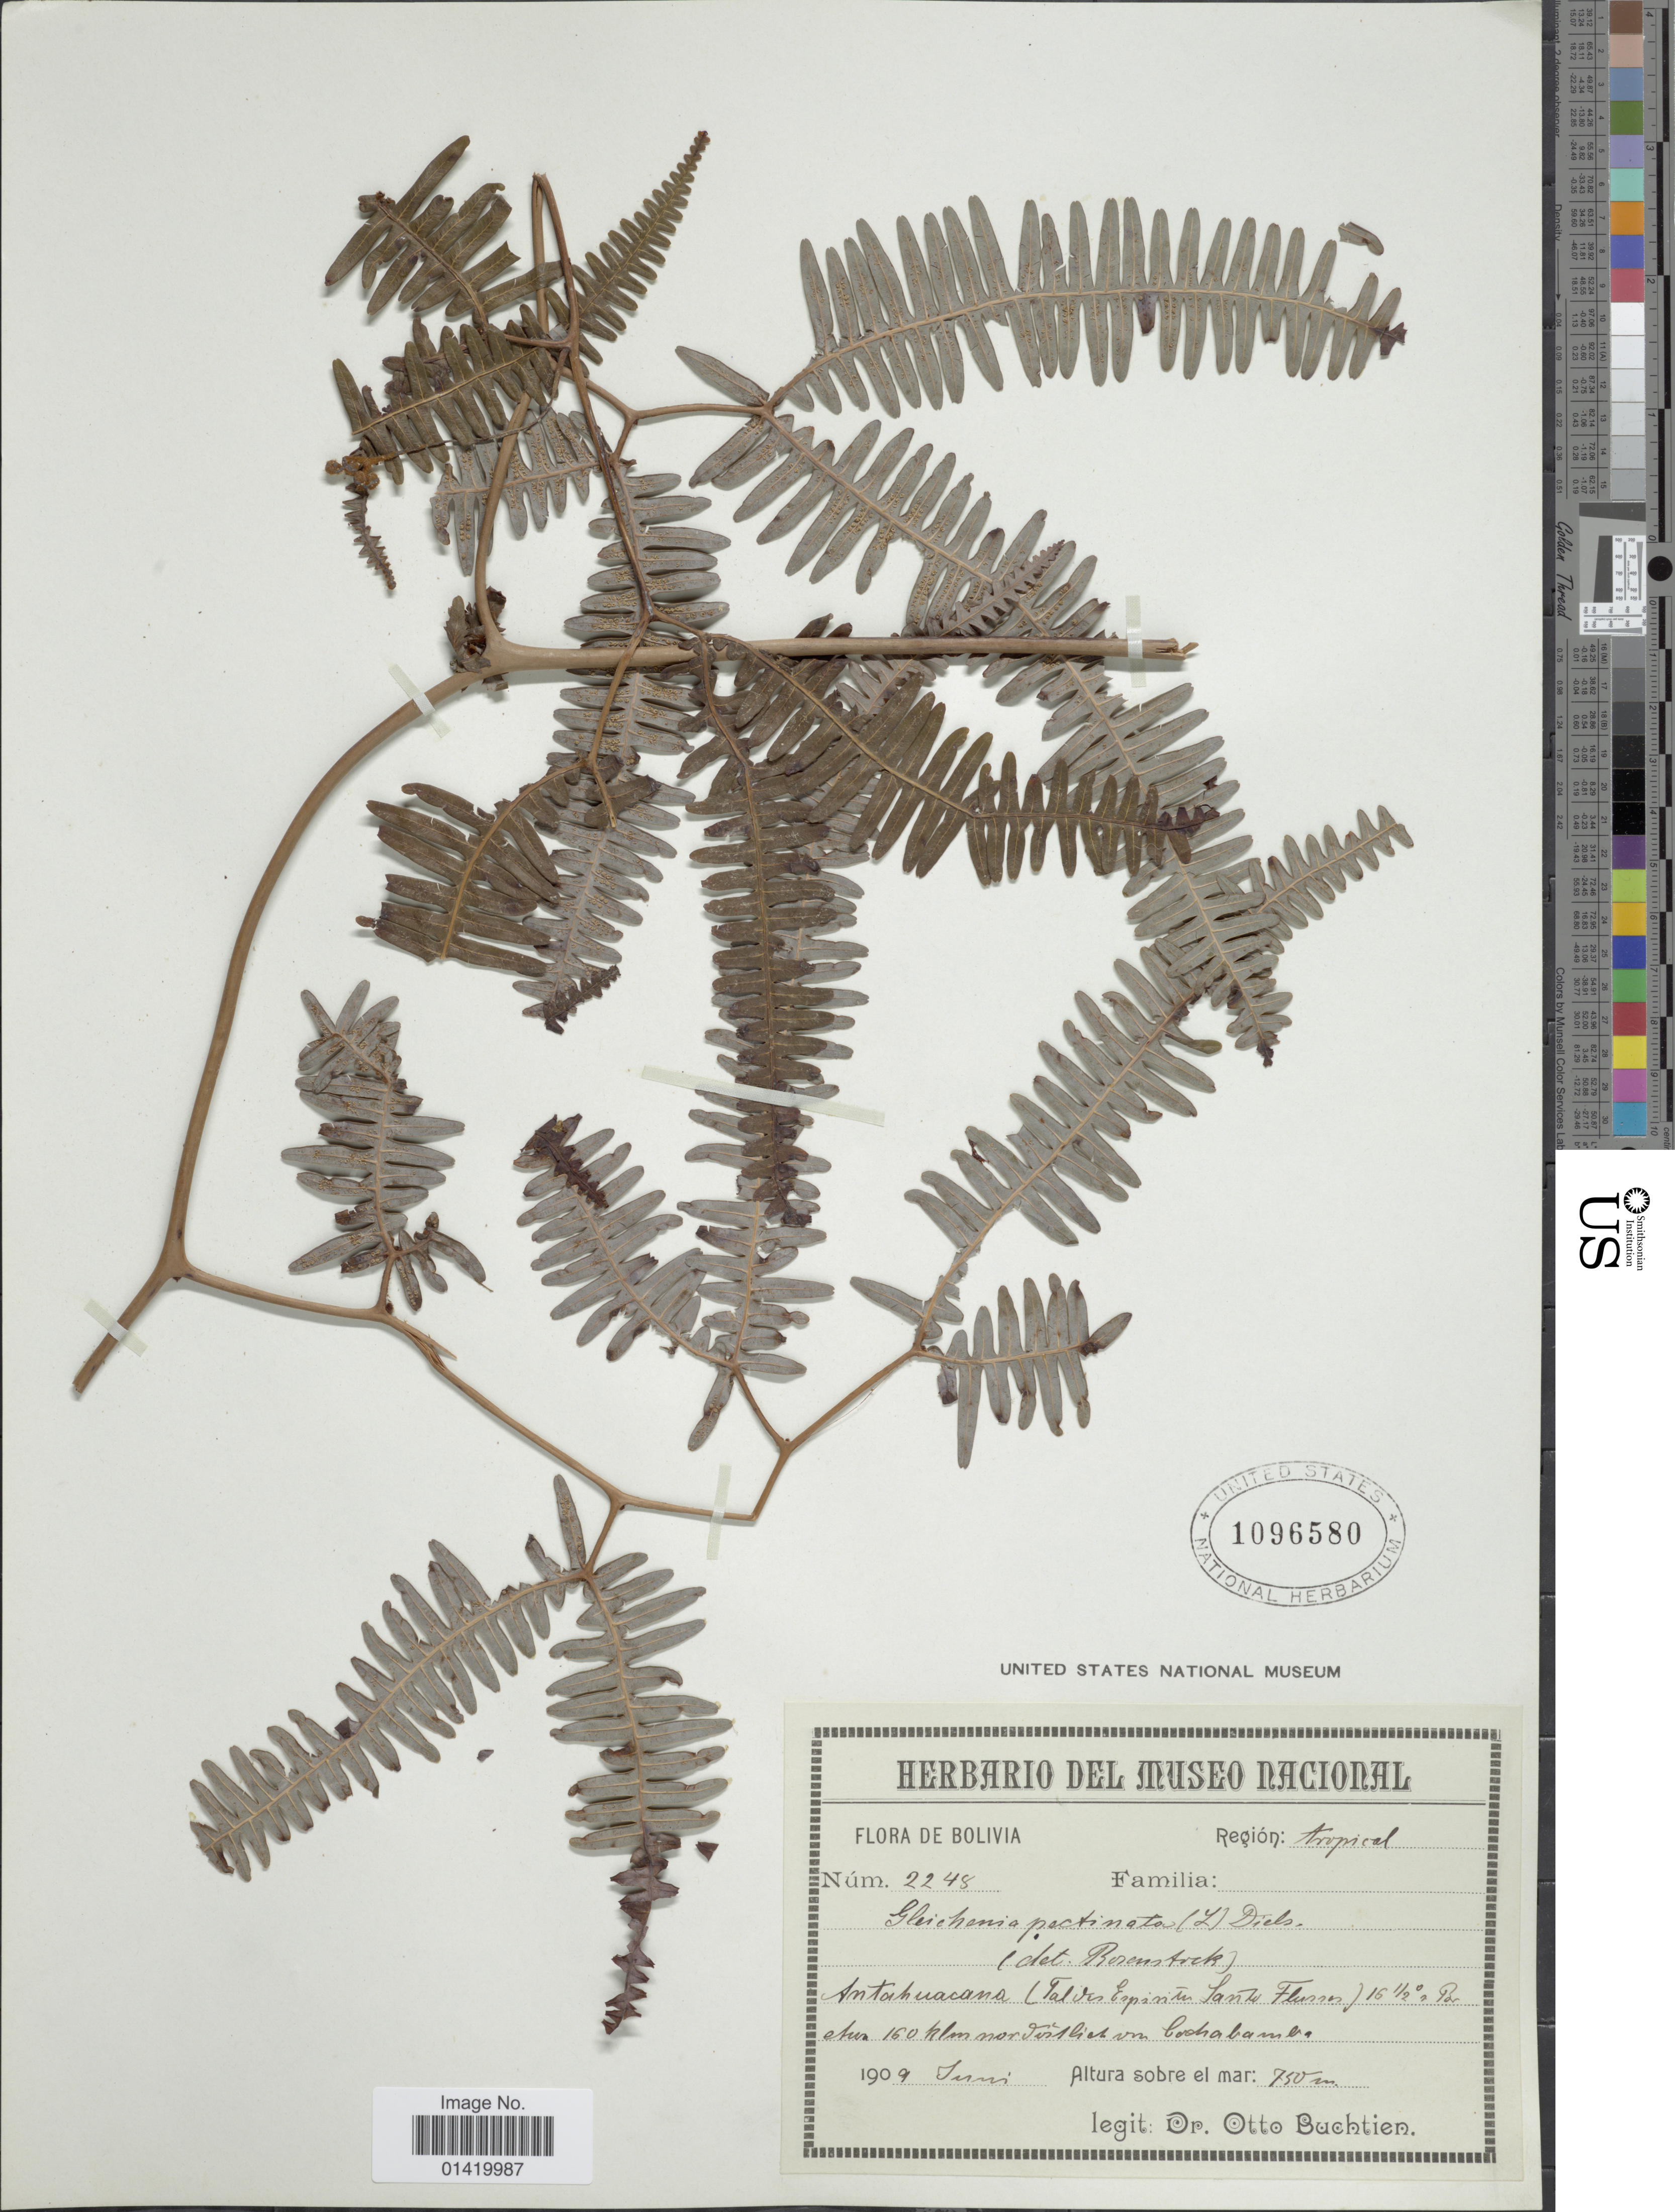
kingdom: Plantae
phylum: Tracheophyta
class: Polypodiopsida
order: Gleicheniales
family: Gleicheniaceae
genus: Gleichenella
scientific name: Gleichenella pectinata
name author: (Willd.) Ching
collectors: O. Buchtien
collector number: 2248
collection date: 1909-06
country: Bolivia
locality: Antahuacana (Talves Espiritu Santa Flores) 16 1/2° n Br. etwa 160 klm nordostlich Cochabamba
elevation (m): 750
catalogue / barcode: US 1096580